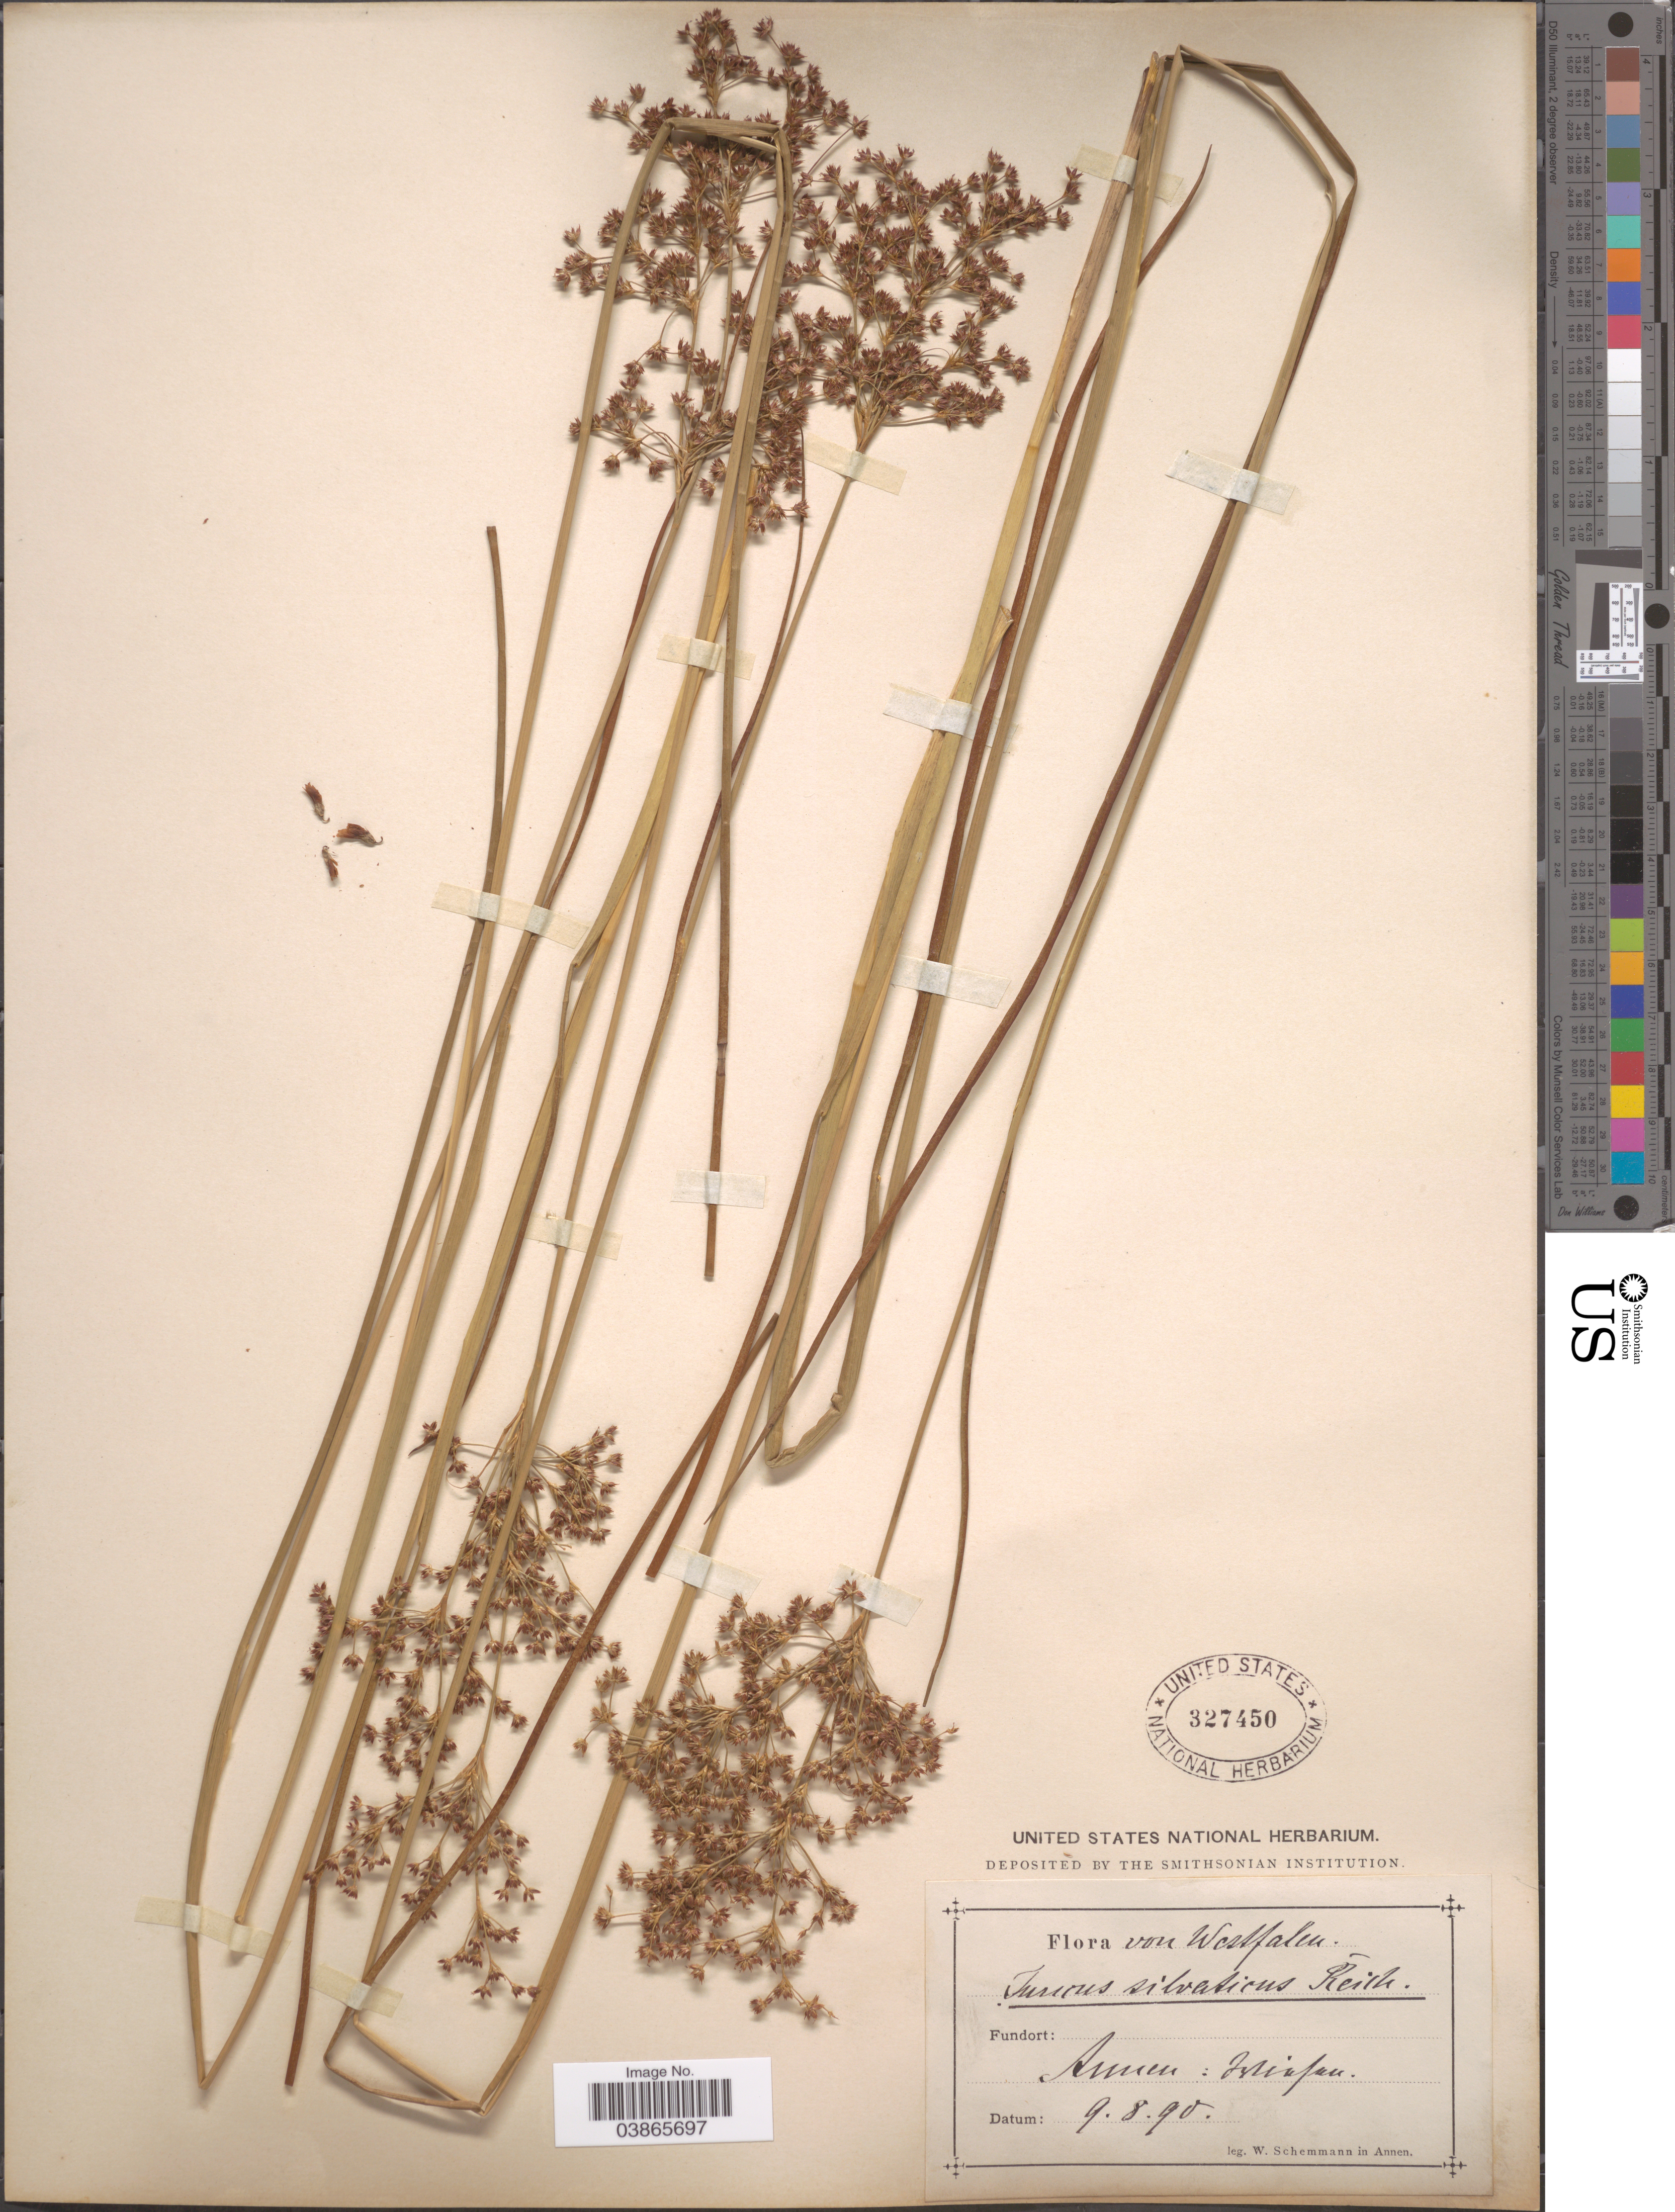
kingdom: Plantae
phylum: Tracheophyta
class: Liliopsida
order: Poales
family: Juncaceae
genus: Juncus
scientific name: Juncus sylvaticus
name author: Huds.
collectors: W. Schemmann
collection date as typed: Transcribed d/m/y: 9/8/90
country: Germany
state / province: Nordrhein-Westfalen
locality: Westfalen. Annen: Ishafan. [interpreted]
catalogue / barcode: US 327450